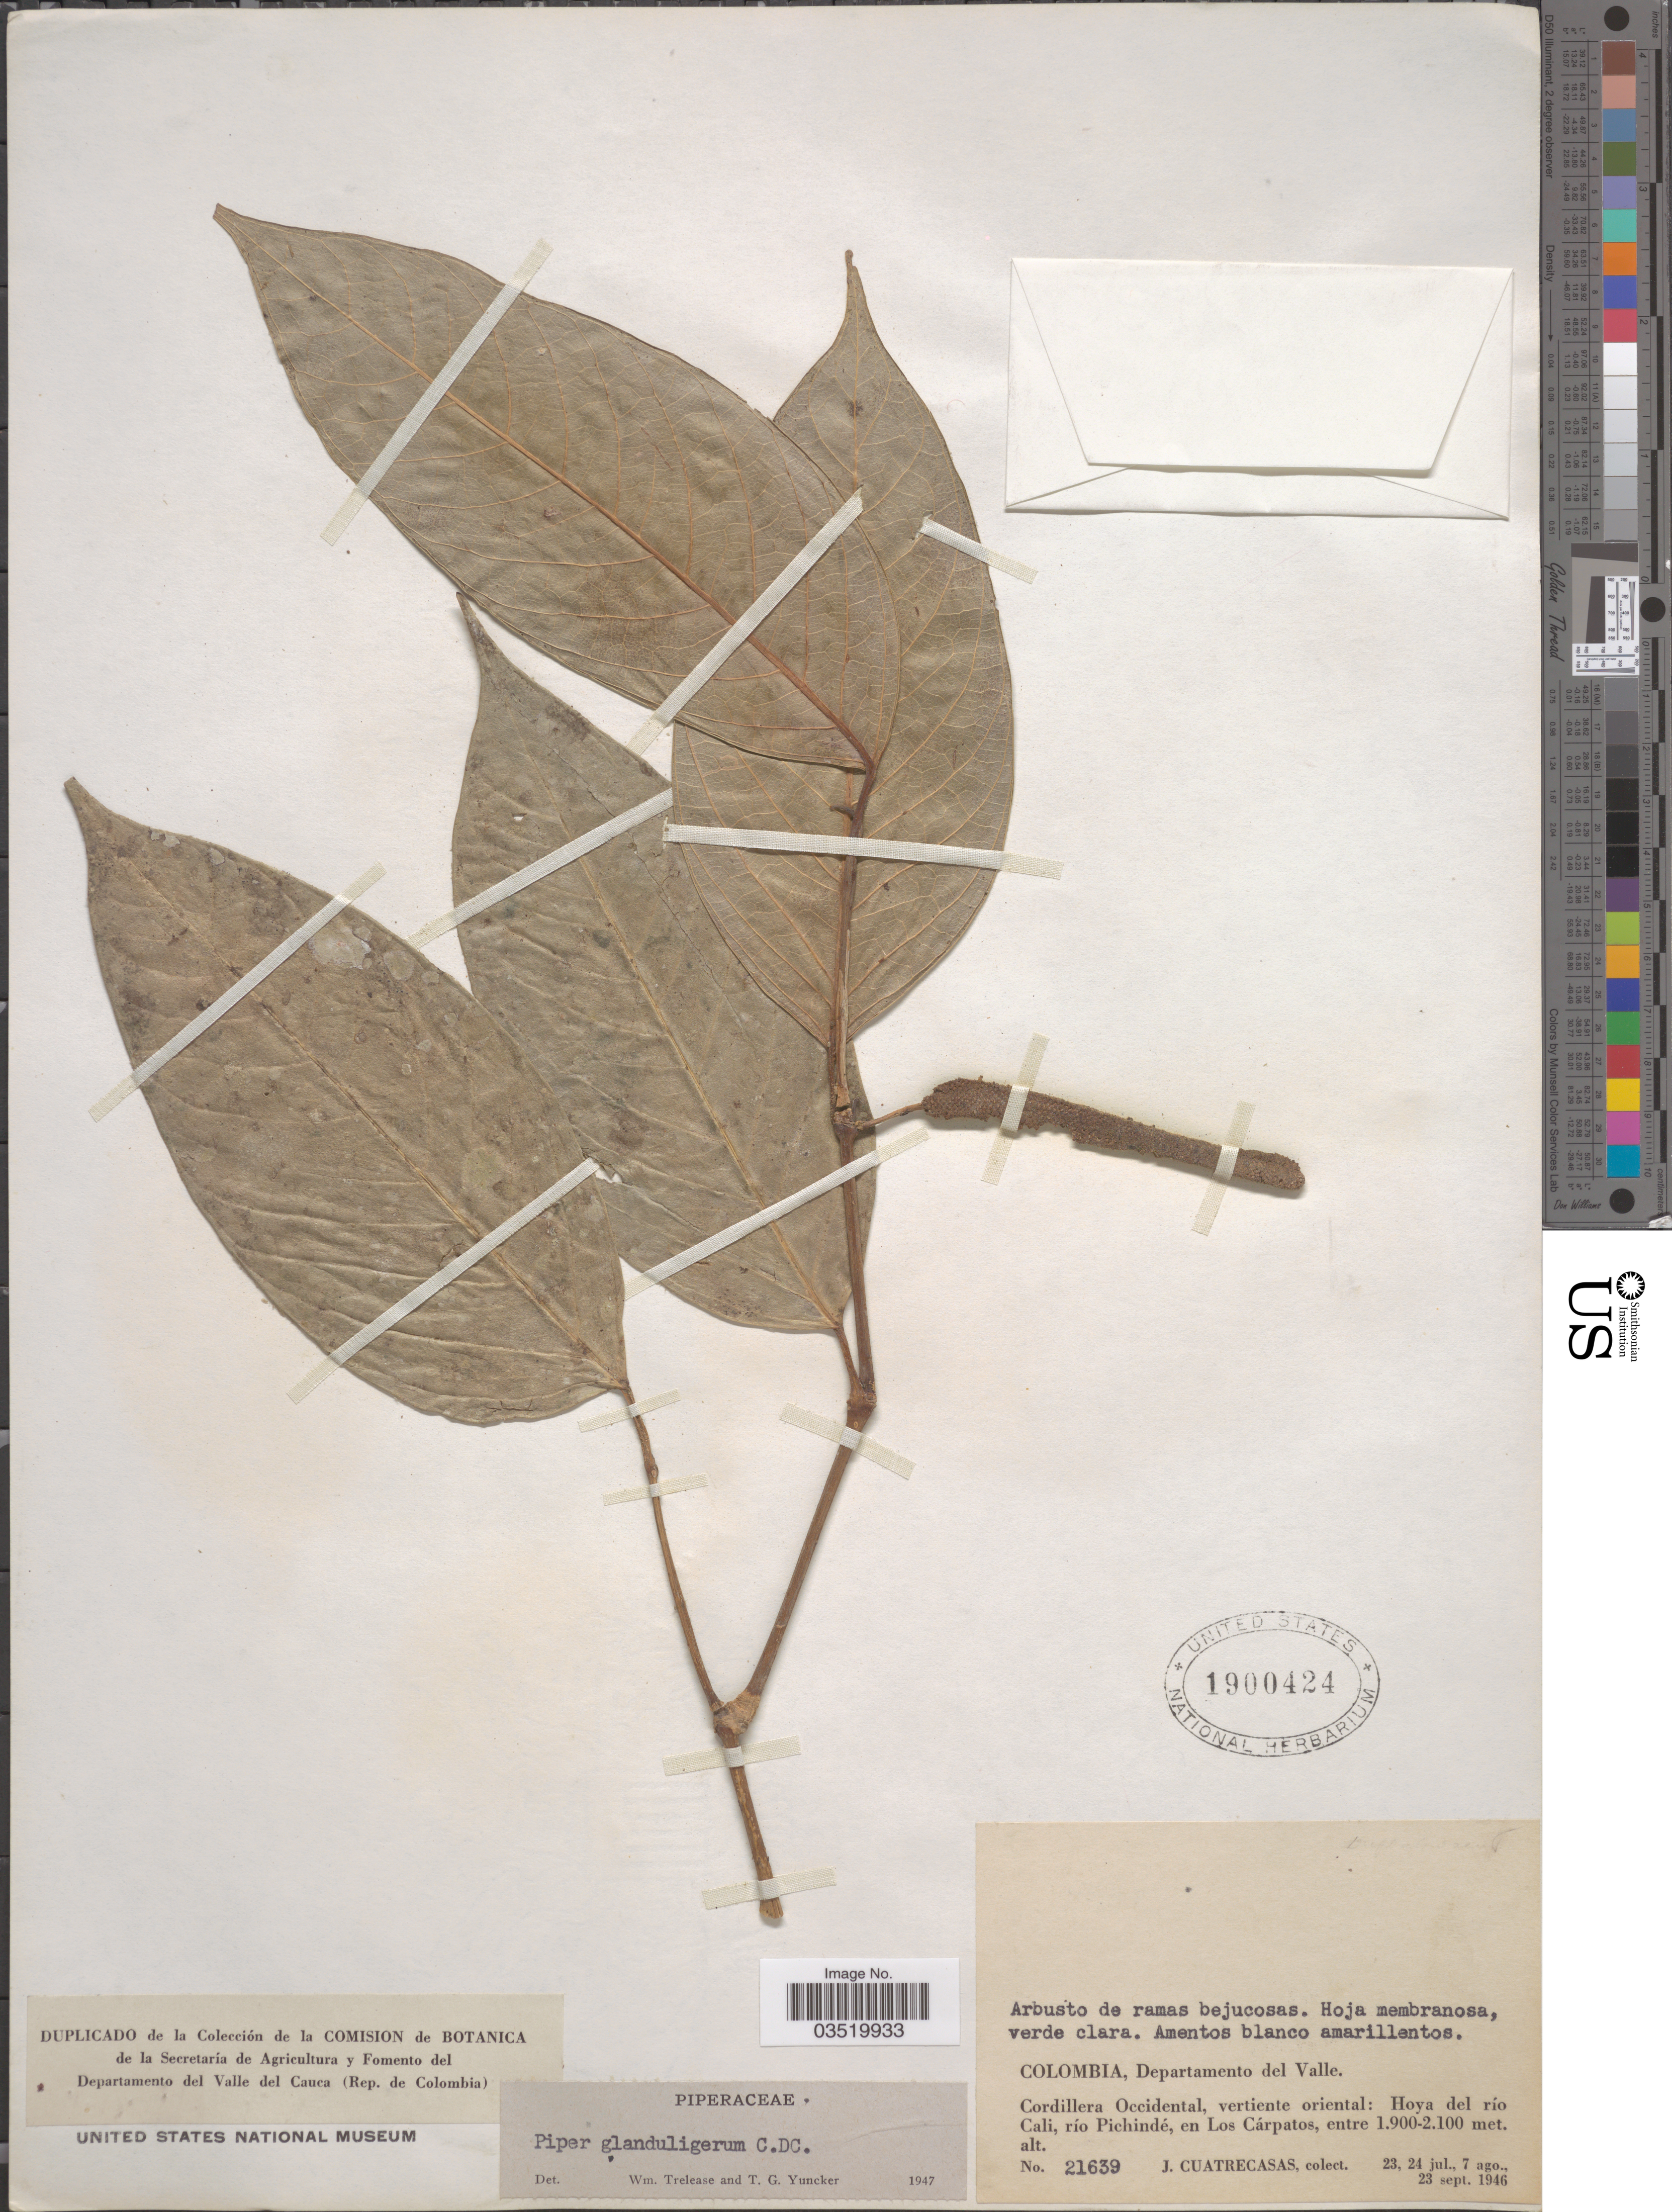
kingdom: Plantae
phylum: Tracheophyta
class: Magnoliopsida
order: Piperales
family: Piperaceae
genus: Piper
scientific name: Piper glanduligerum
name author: C. DC.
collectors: J. Cuatrecasas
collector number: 21639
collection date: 1946-07-23/1946-09-23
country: Colombia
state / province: Valle del Cauca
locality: Departamento del Valle. Cordillera Occidental, vertiente oriental: Hoya del río Cali, río Pichindé, en Los Cárpatos.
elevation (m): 1900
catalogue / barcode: US 1900424